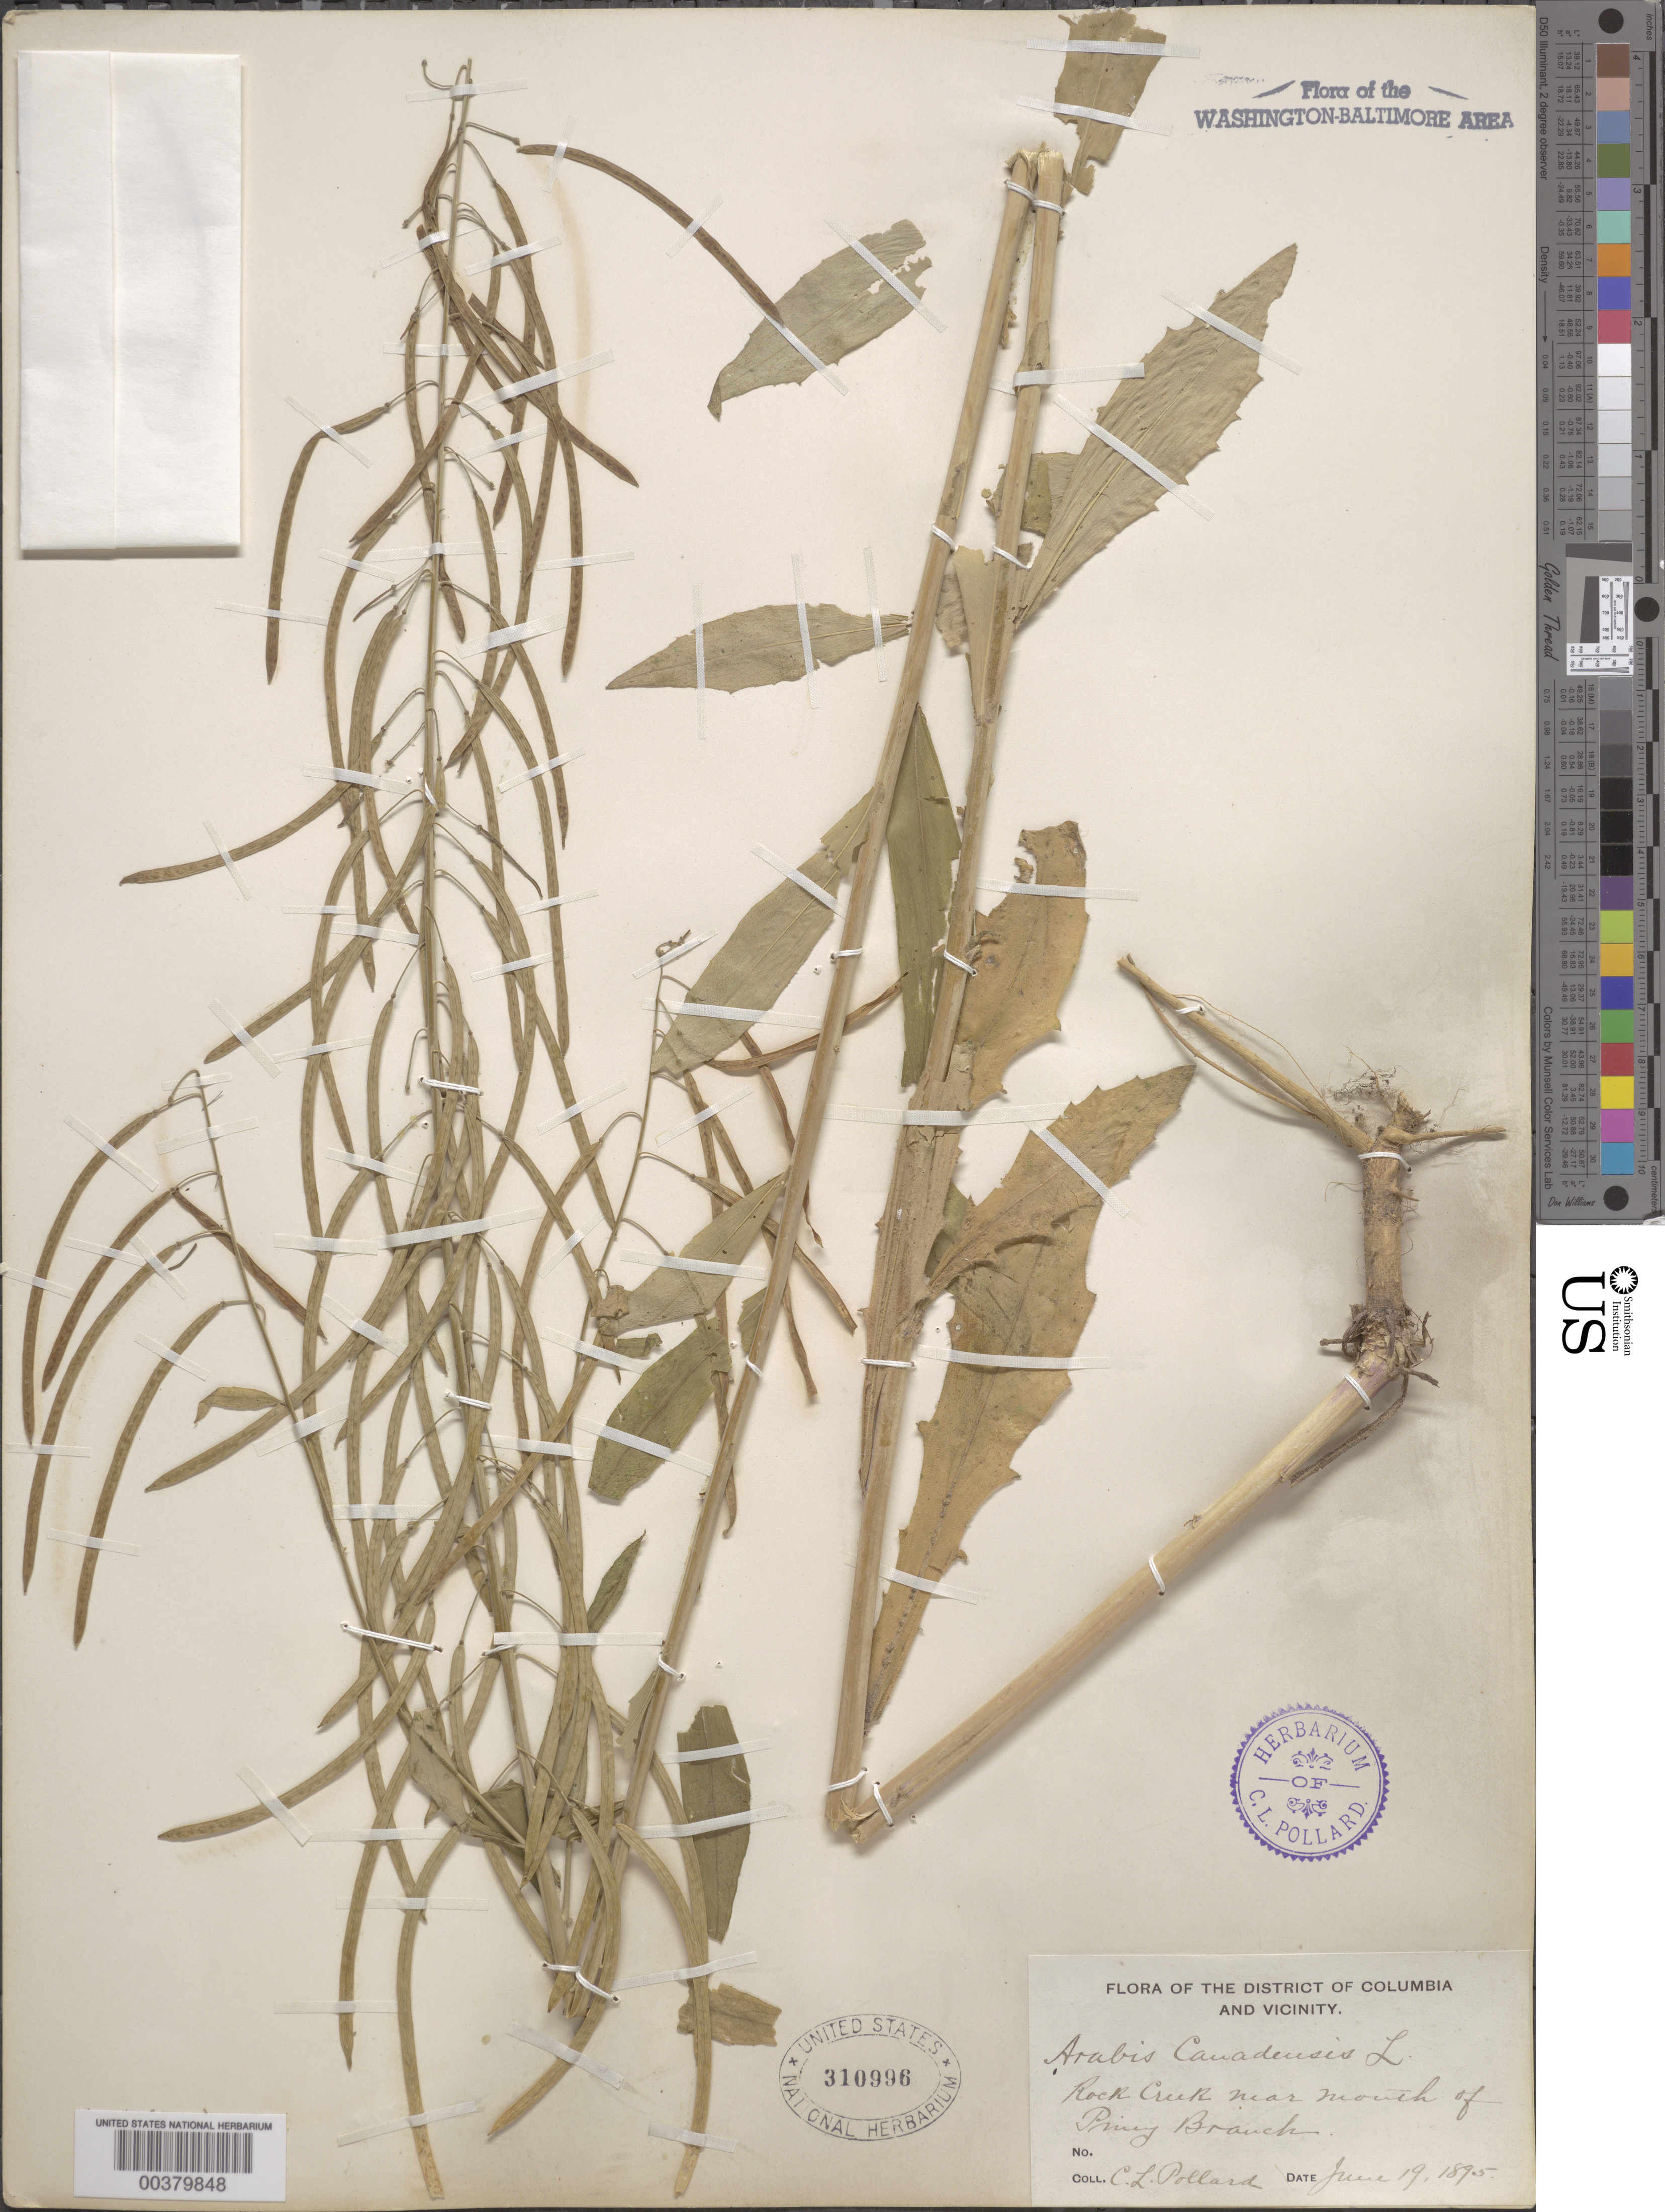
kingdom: Plantae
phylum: Tracheophyta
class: Magnoliopsida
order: Brassicales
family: Brassicaceae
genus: Boechera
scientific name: Boechera canadensis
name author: (L.) Al-Shehbaz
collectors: C. L. Pollard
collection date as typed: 19 Jun 1895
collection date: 1895-06-19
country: United States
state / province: District of Columbia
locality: Rock Creek Park, near of Piney Branch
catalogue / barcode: US 310996